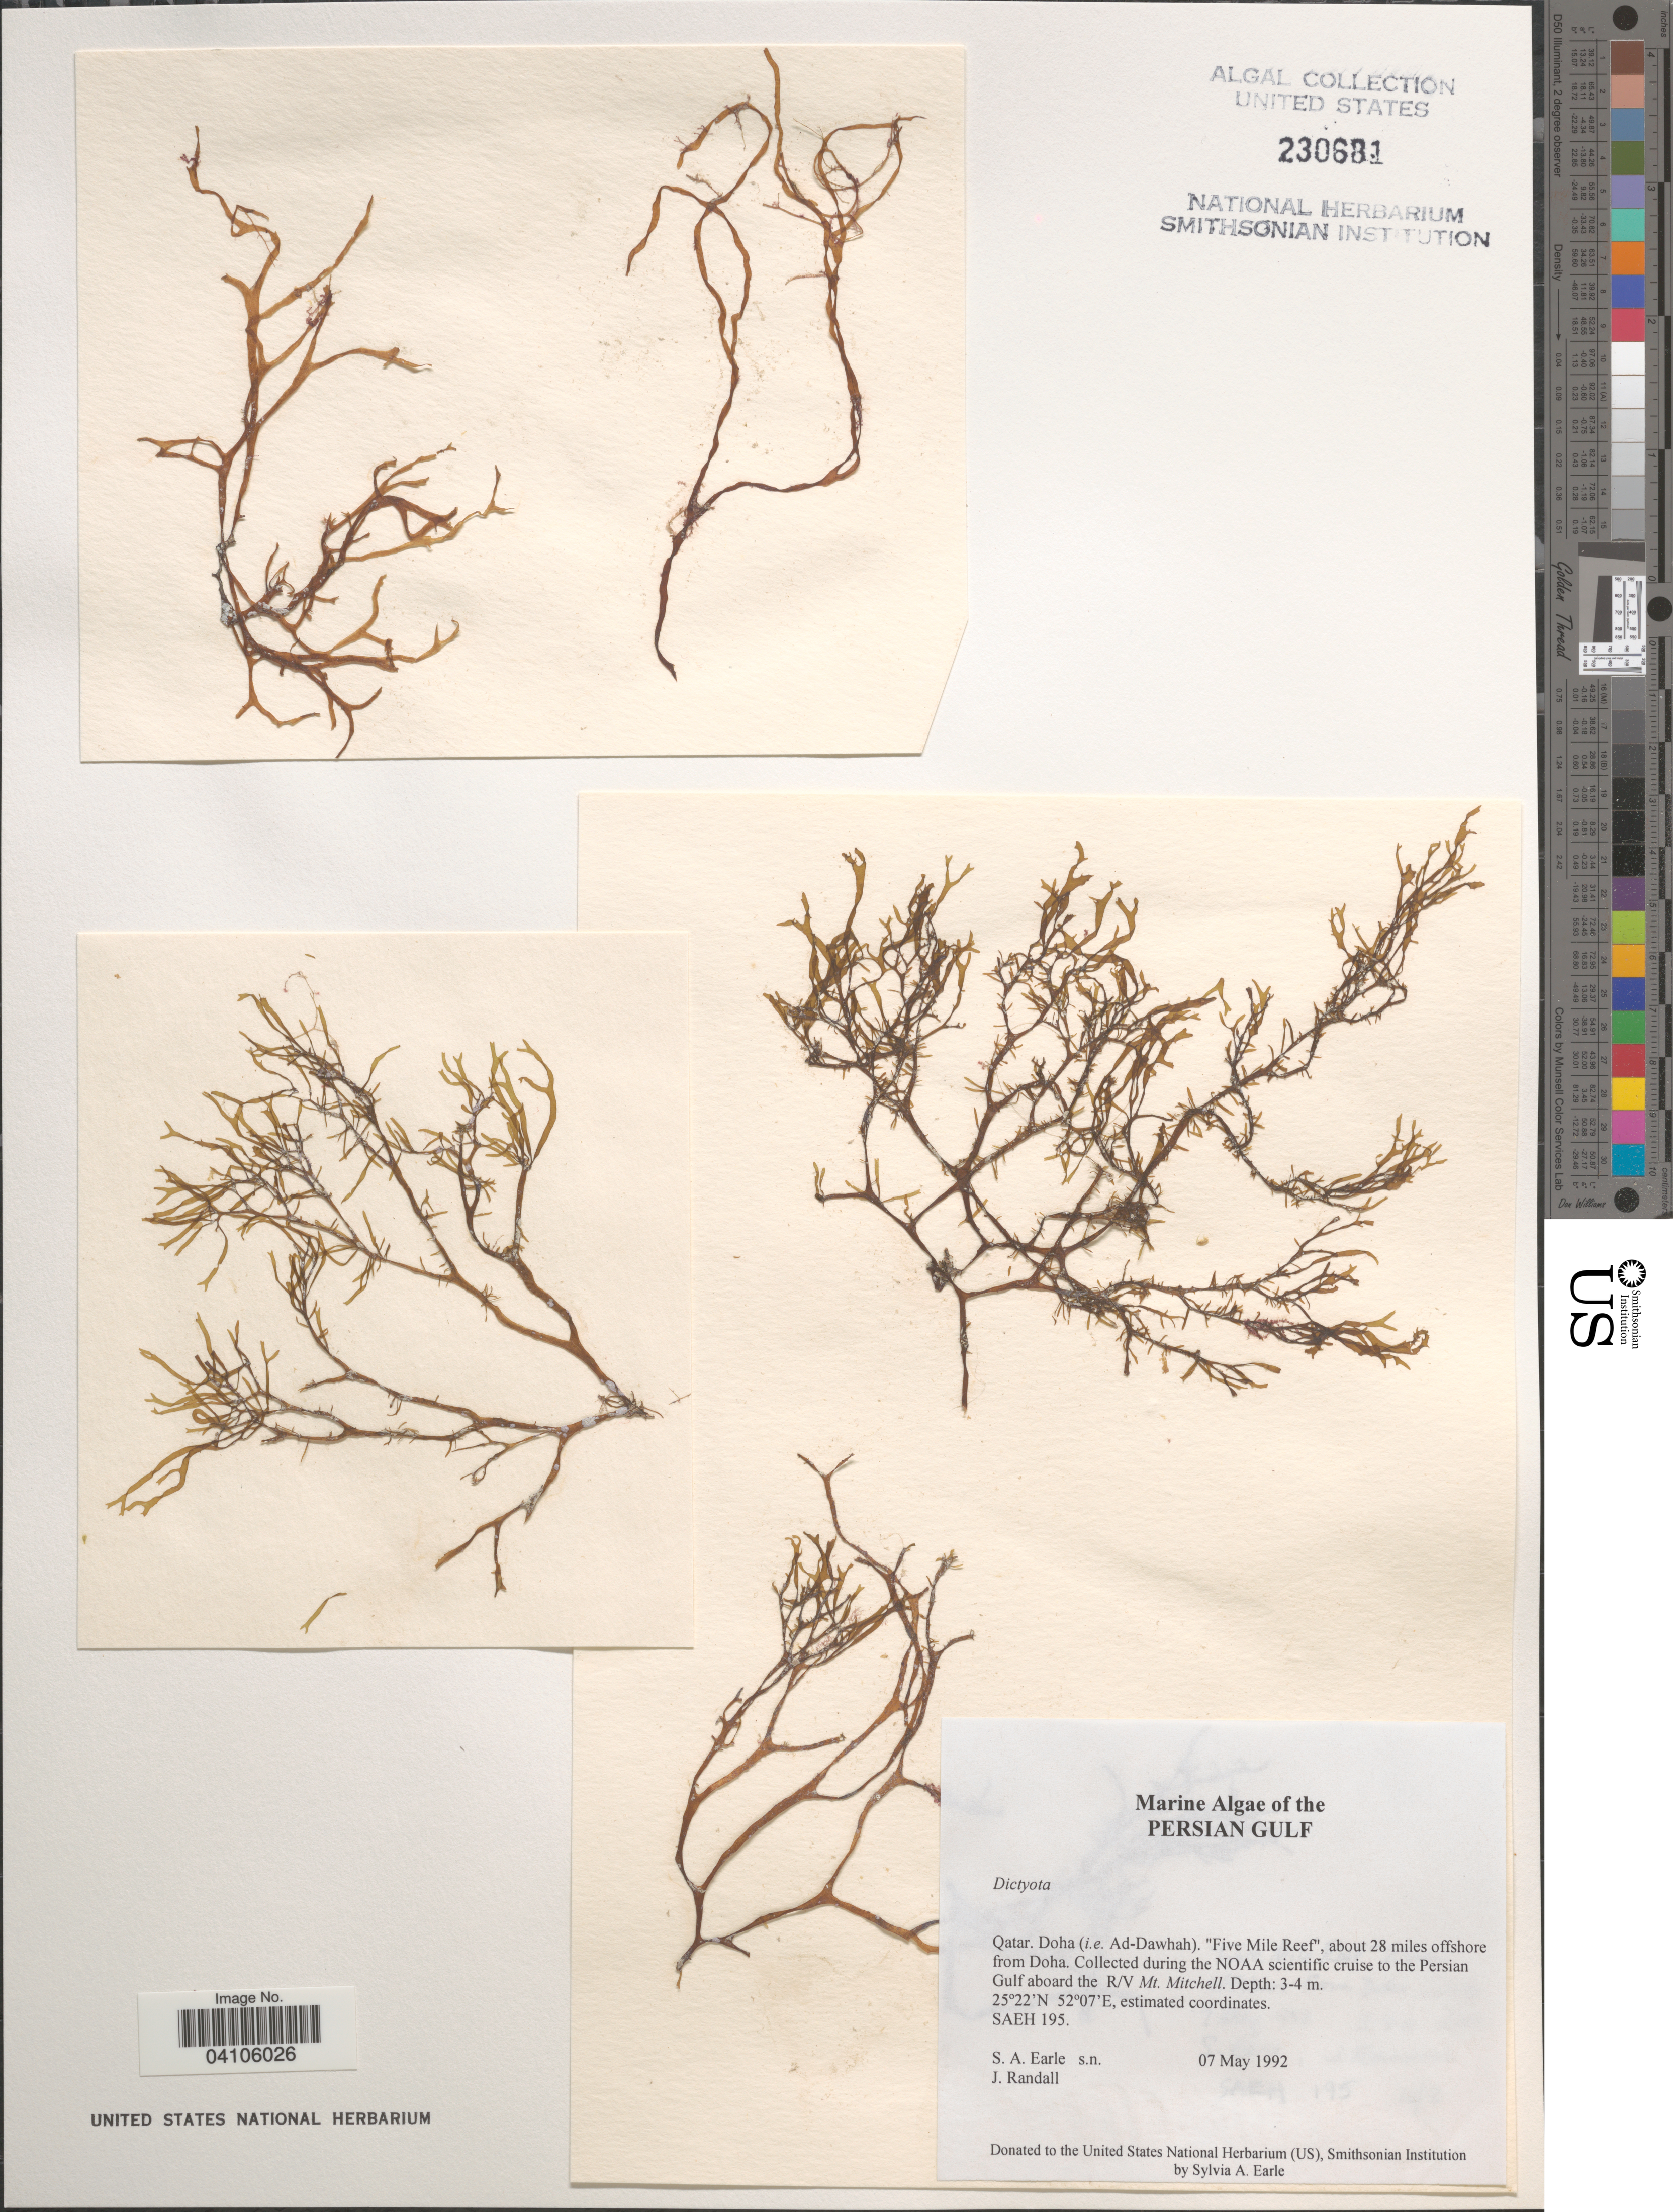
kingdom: Chromista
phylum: Ochrophyta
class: Phaeophyceae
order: Dictyotales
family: Dictyotaceae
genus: Dictyota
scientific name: Dictyota sp.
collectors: S. A. Earle & J. Randall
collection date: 1992-05-07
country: Quatar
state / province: Ad Dawhah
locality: Persian Gulf. Qatar. Doha. "Five Mile Reef", about 28 miles offshore from Doha. The NOAA scientific cruise to the Persian Gulf aboard the R/V Mt. Mitchell.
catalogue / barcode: US 230681